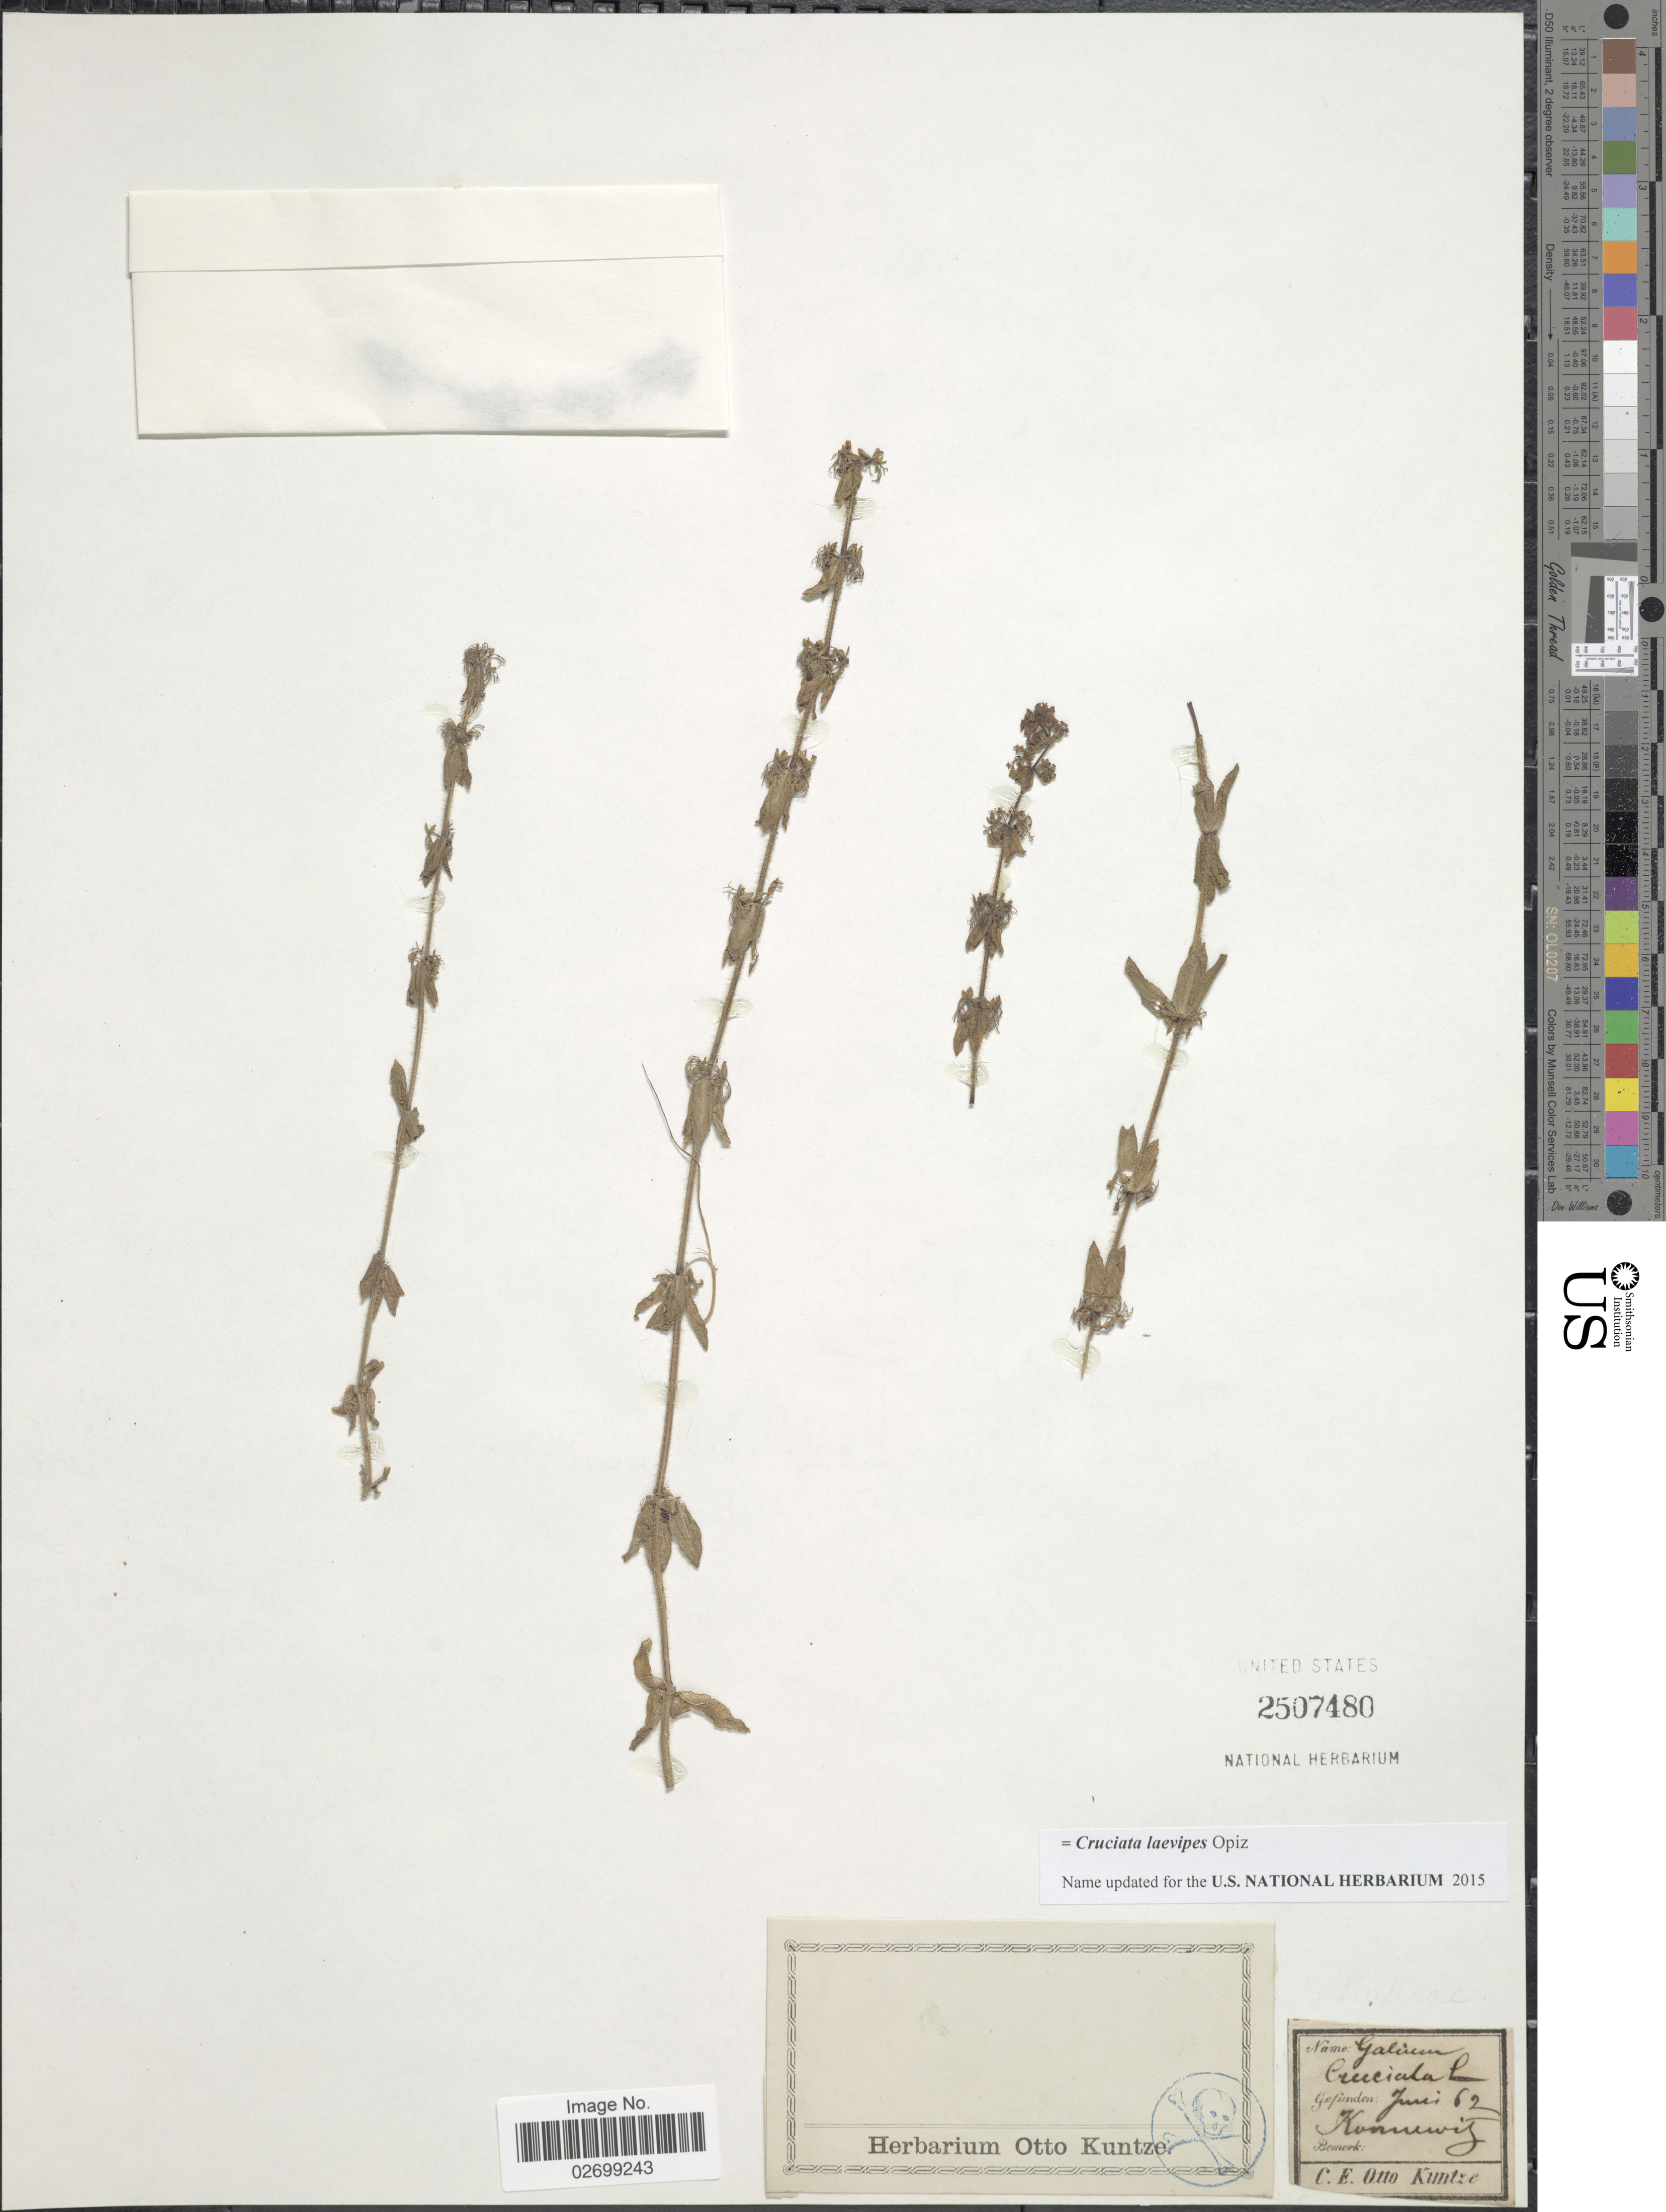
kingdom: Plantae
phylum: Tracheophyta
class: Magnoliopsida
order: Gentianales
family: Rubiaceae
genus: Cruciata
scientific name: Cruciata laevipes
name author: Opiz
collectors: C.E.O. Kuntze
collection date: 1862-06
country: Germany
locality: Konnewiz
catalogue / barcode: US 2507480